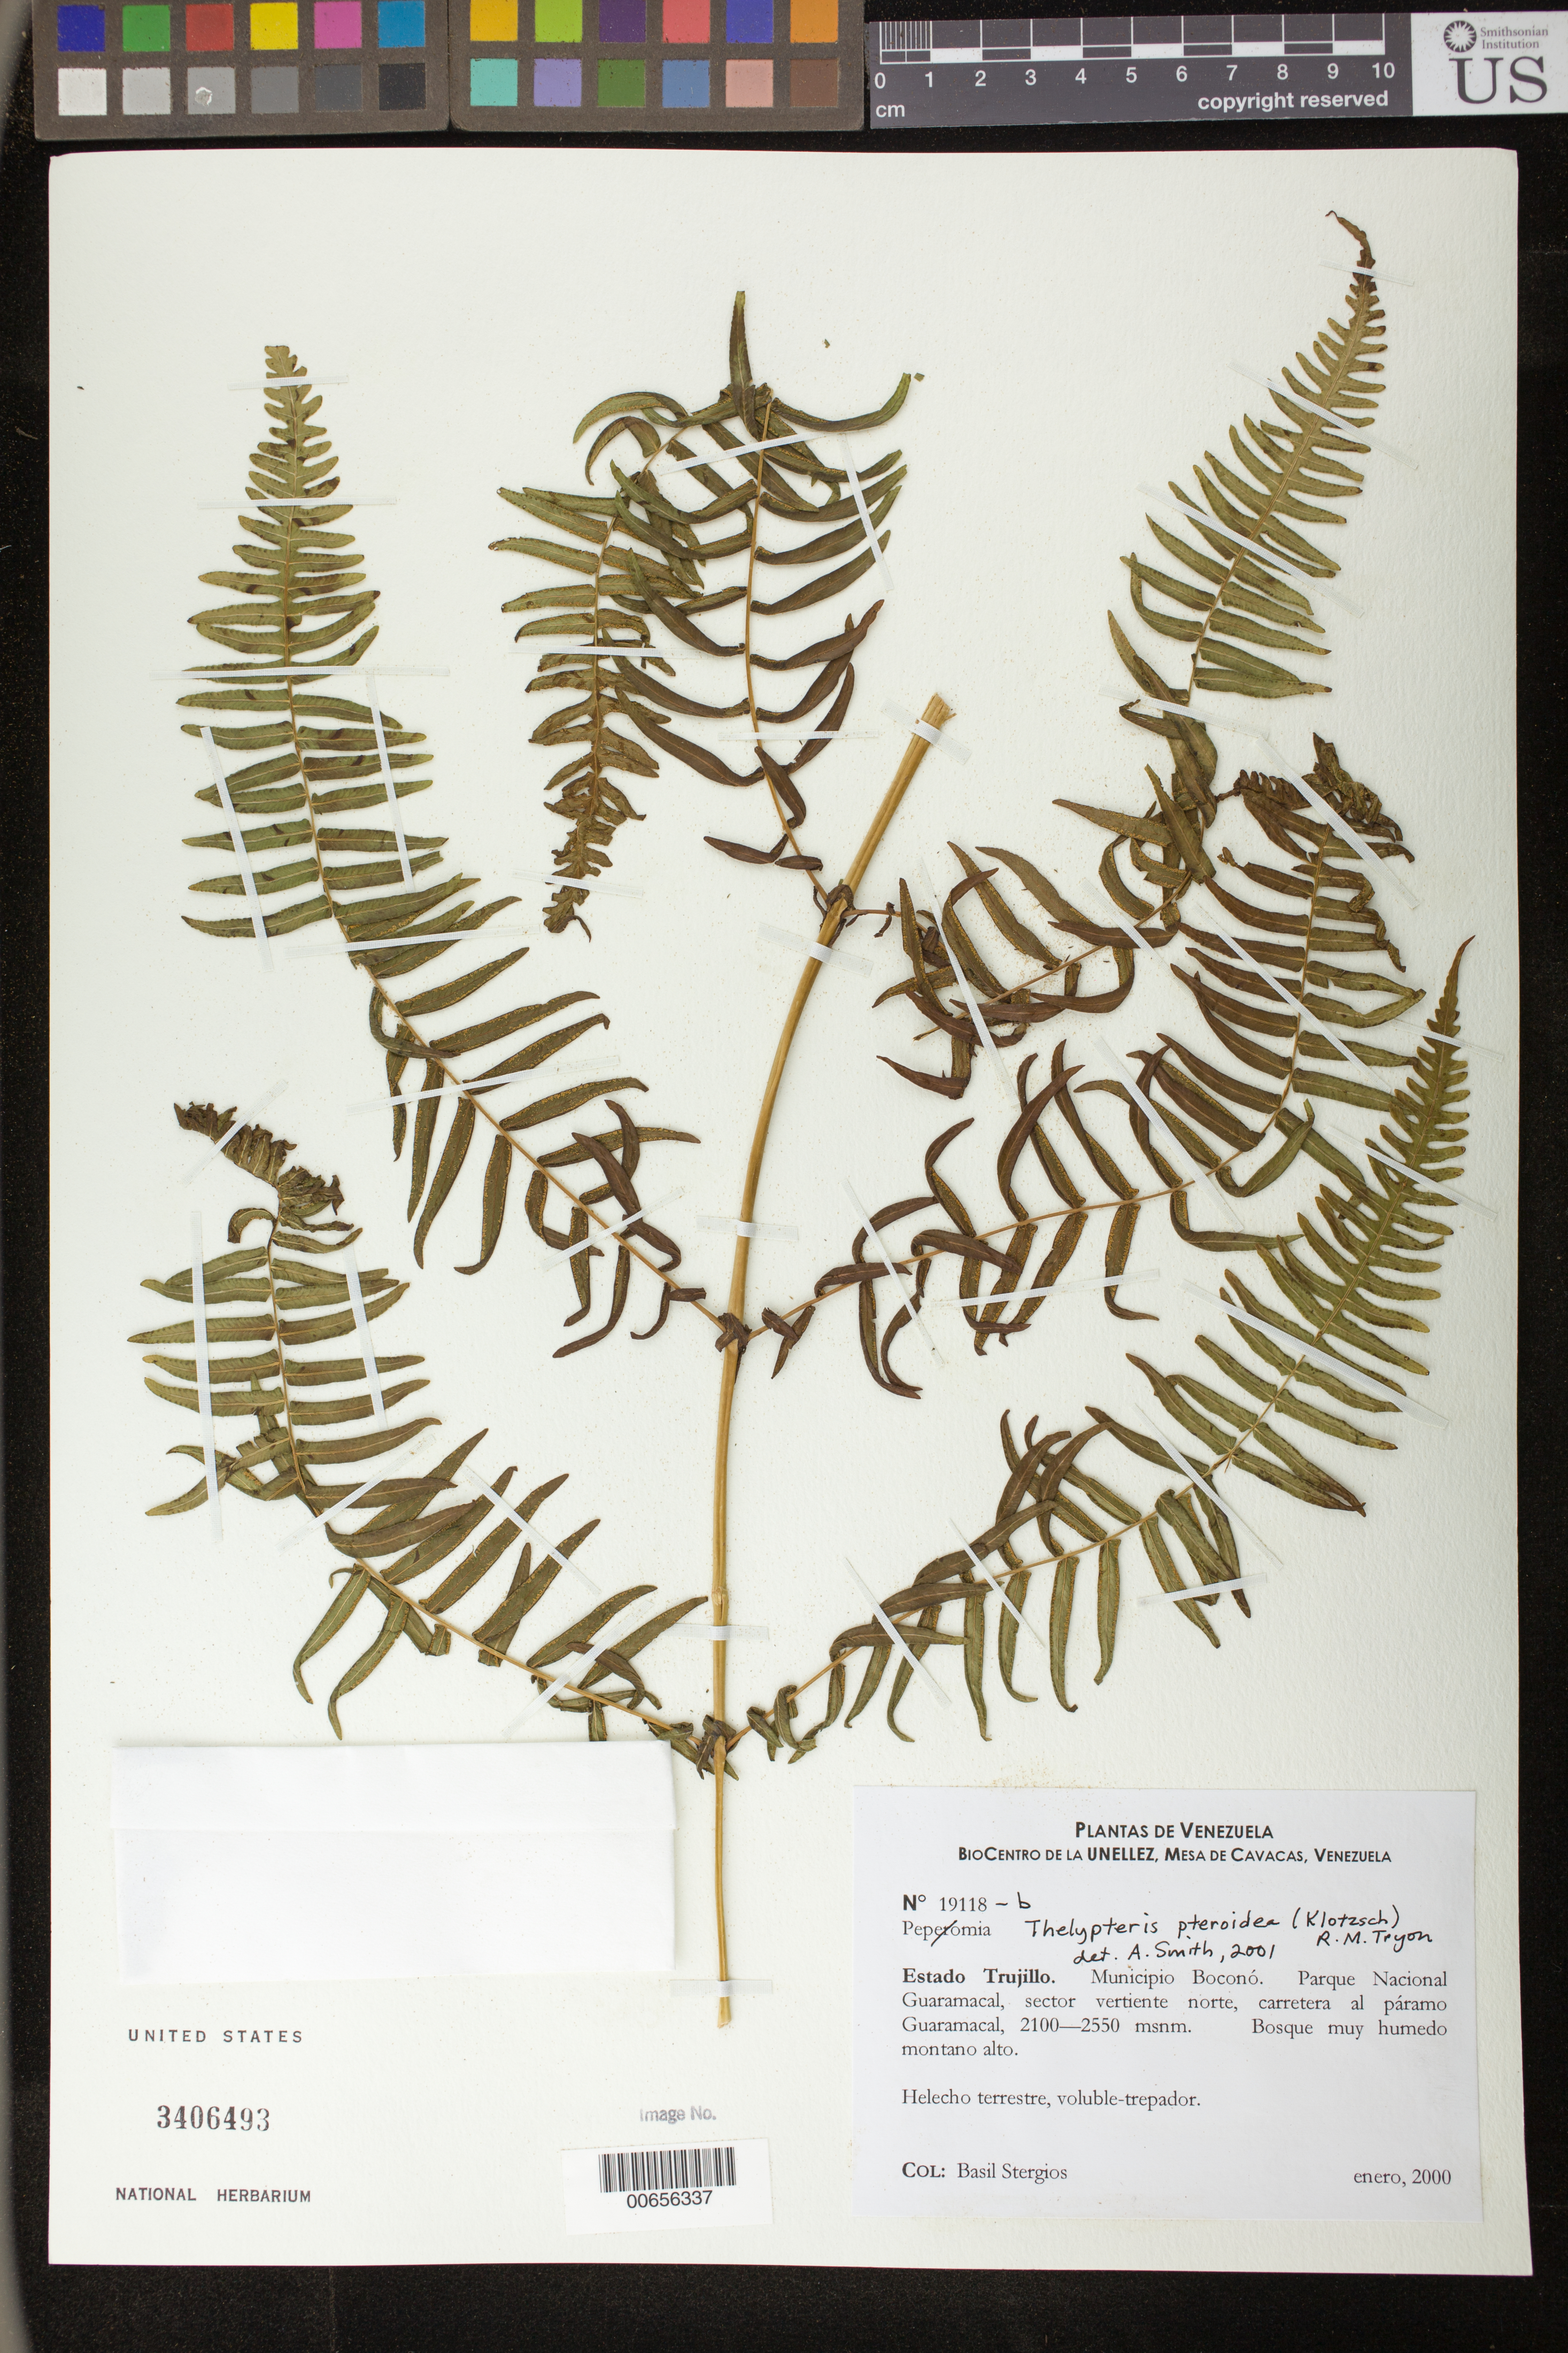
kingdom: Plantae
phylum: Tracheophyta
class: Polypodiopsida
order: Polypodiales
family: Thelypteridaceae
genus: Thelypteris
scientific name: Thelypteris pteroidea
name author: (Klotzsch) R.M. Tryon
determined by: Smith, Alan R., (UC)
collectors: B. G. Stergios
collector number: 19118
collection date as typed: Jan 2000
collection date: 2000-01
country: Venezuela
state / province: Trujillo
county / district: Boconó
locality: Parque Nacional Guaramacal, vertiente N, carretera al páramo Guaramacal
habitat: Bosque muy húmedo montano alto.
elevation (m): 2100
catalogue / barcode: US 3406493